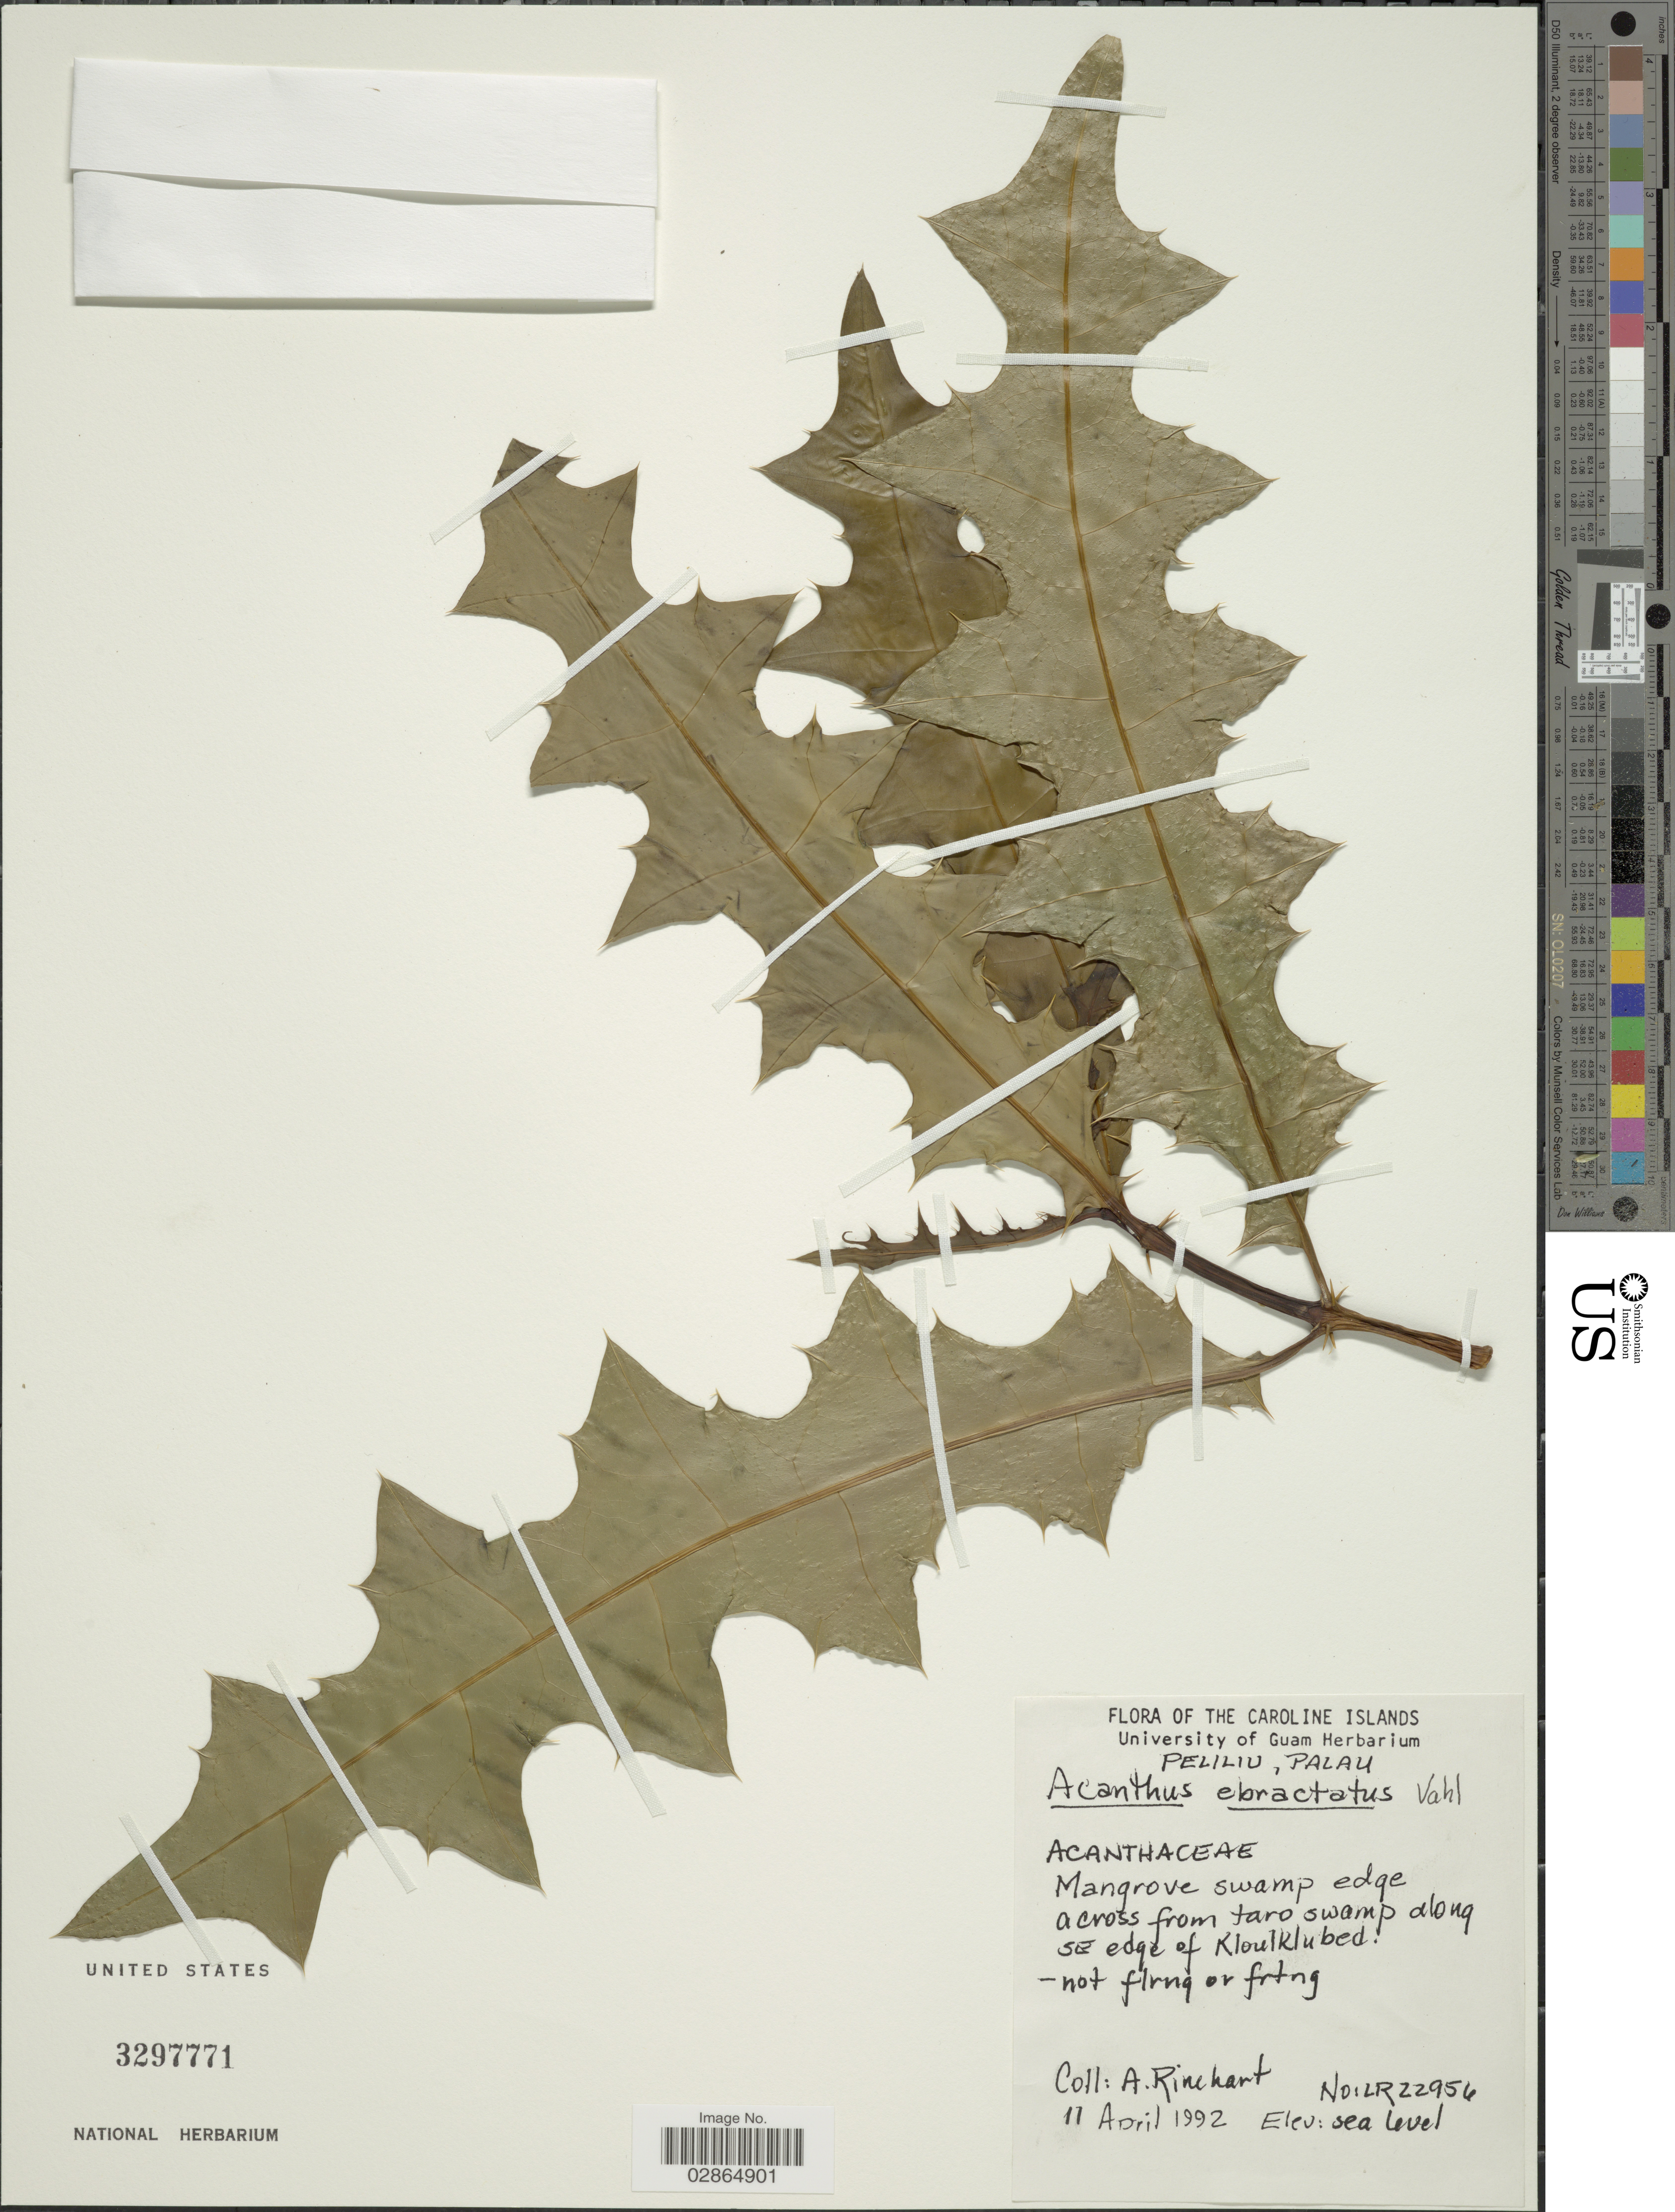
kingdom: Plantae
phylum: Tracheophyta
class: Magnoliopsida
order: Lamiales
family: Acanthaceae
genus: Acanthus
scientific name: Acanthus ebracteatus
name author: Vahl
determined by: Wagner, W. L., (BOT), Smithsonian Institution - National Museum of Natural History (UNITED STATES)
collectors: A. Rinehart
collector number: LR22954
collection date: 1992-04-11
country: Palau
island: Beliliou [Peleliu]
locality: The Caroline Islands, Peliliu, Palau, Mangrove swamp edge across from taro swamp along SE edge of Kloulklubed.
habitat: gswamp edge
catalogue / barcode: US 3297771